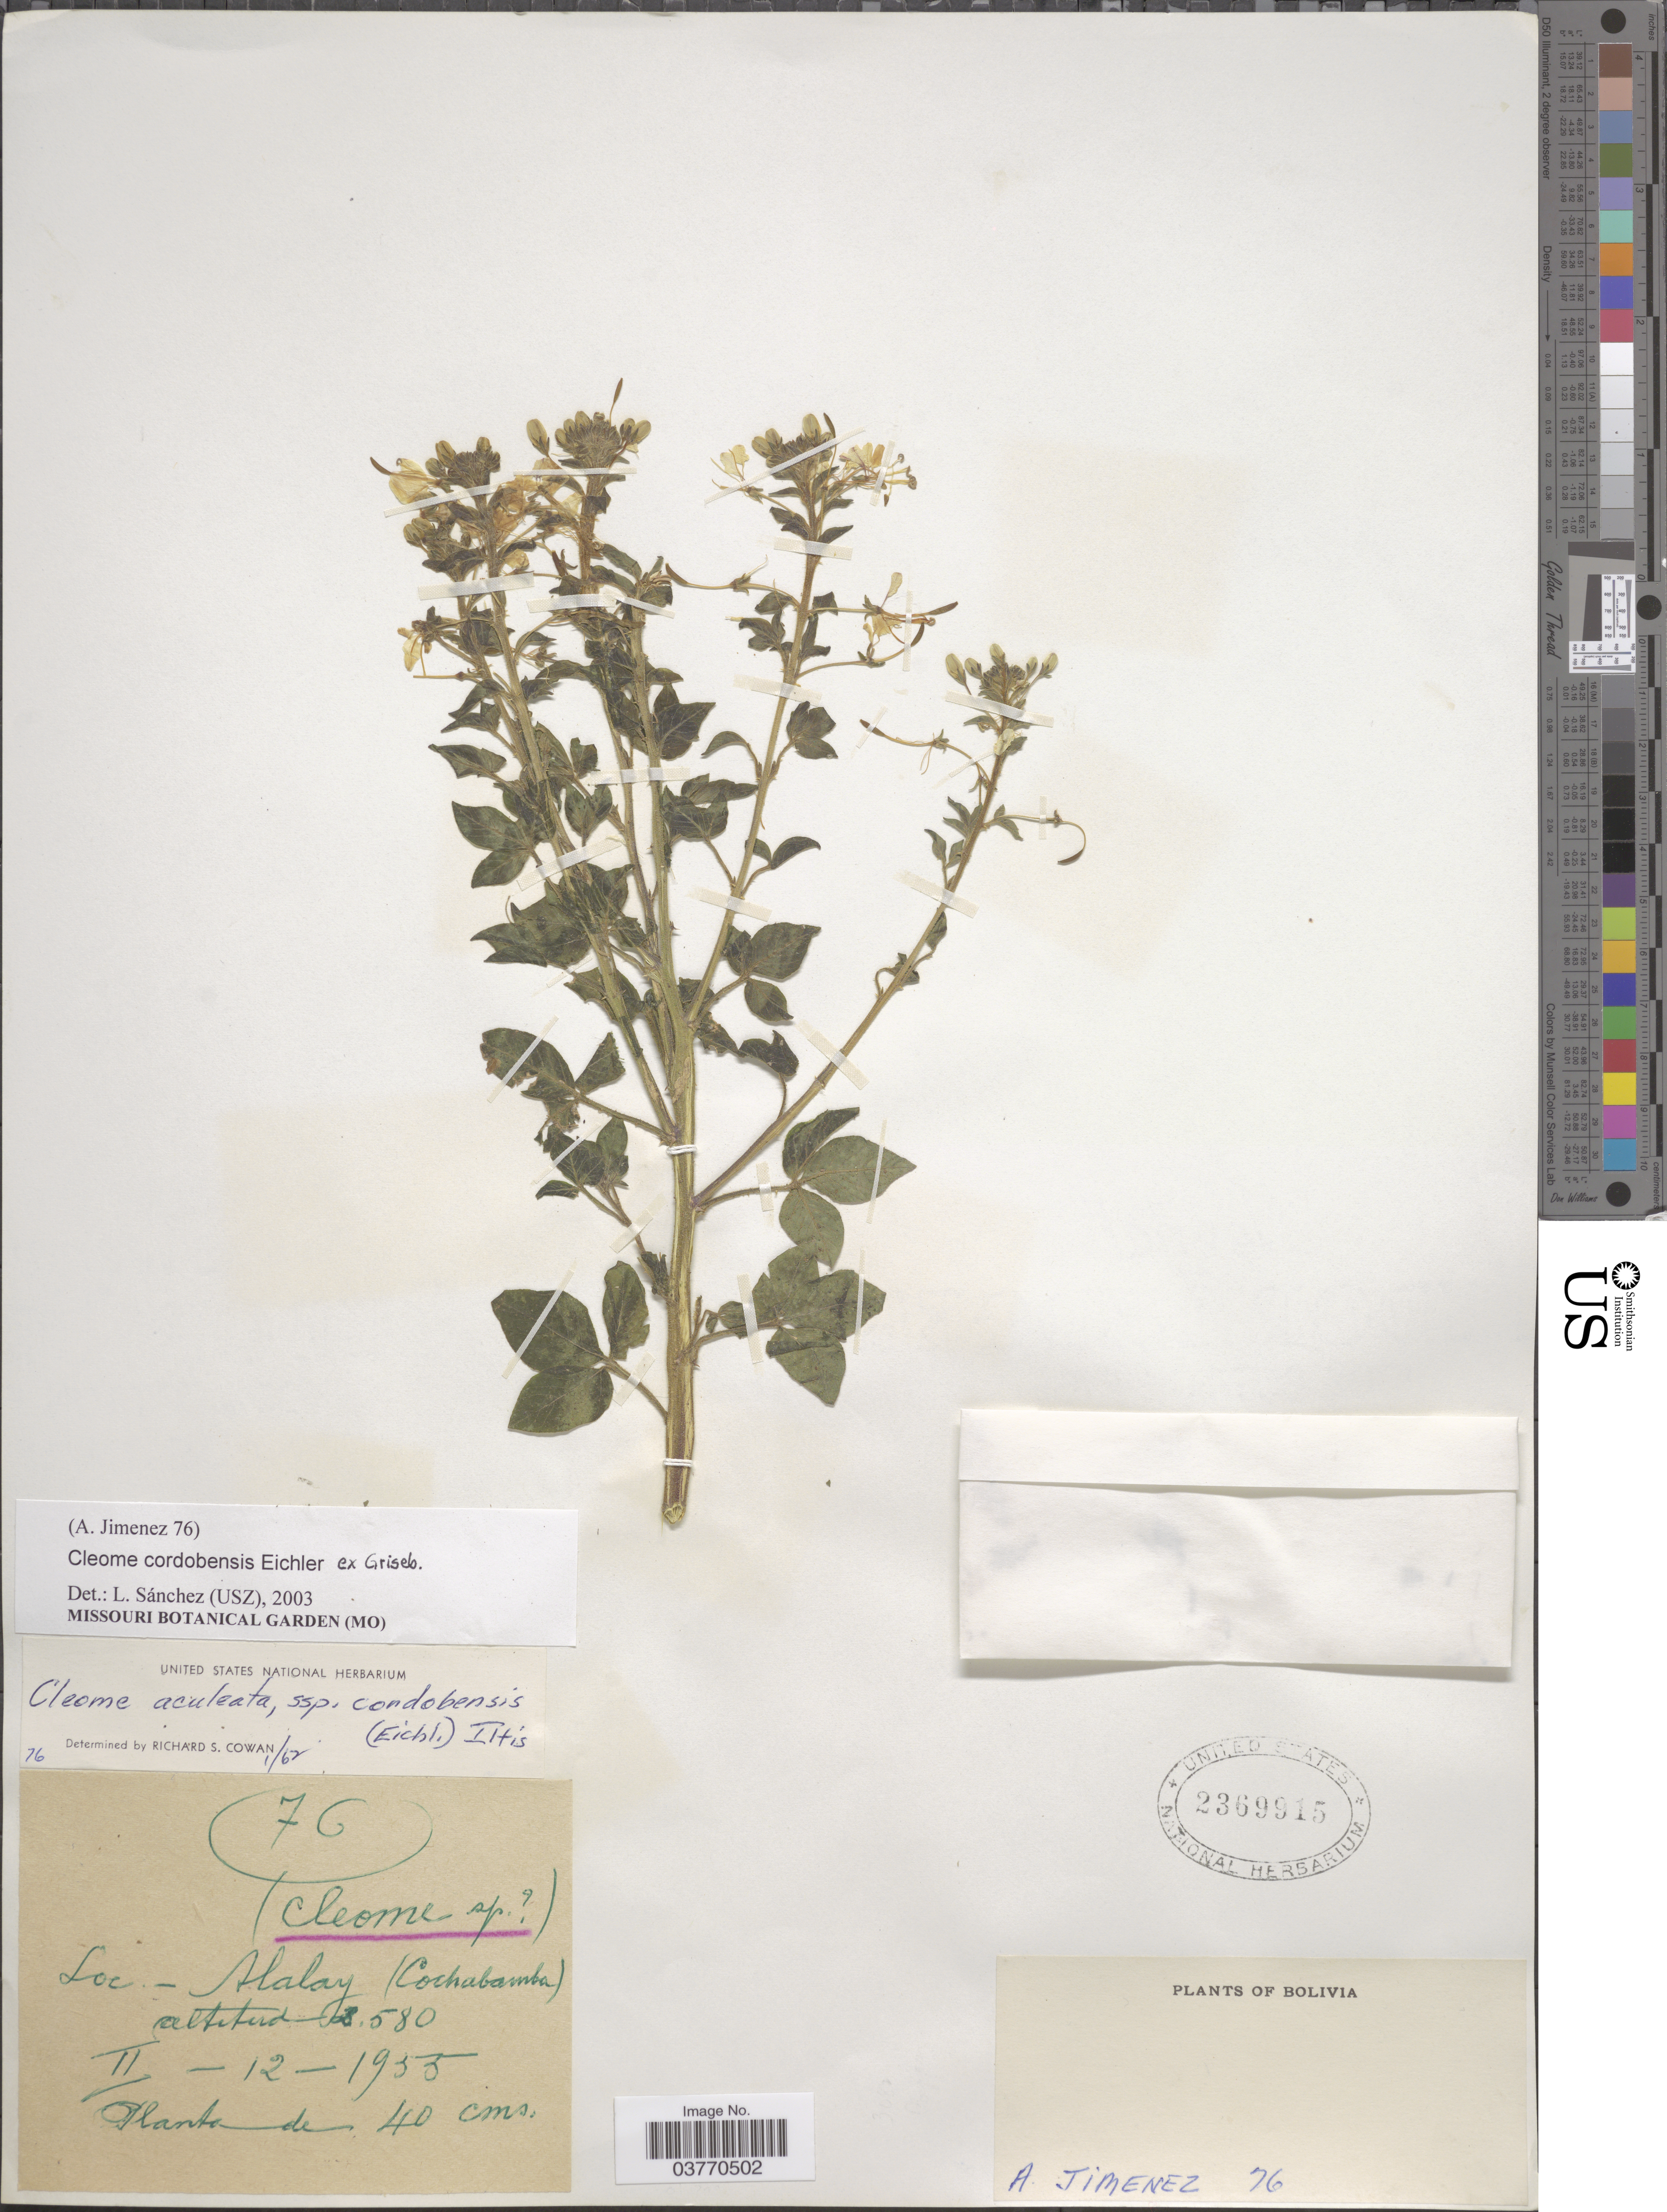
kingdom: Plantae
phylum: Tracheophyta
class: Magnoliopsida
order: Brassicales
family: Cleomaceae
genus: Tarenaya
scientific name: Tarenaya cordobensis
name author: (Eichler ex Griseb.) Arana & Oggero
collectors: A. Jimenez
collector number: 76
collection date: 1955-02-12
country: Bolivia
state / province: Cochabamba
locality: Halay.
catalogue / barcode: US 2369915